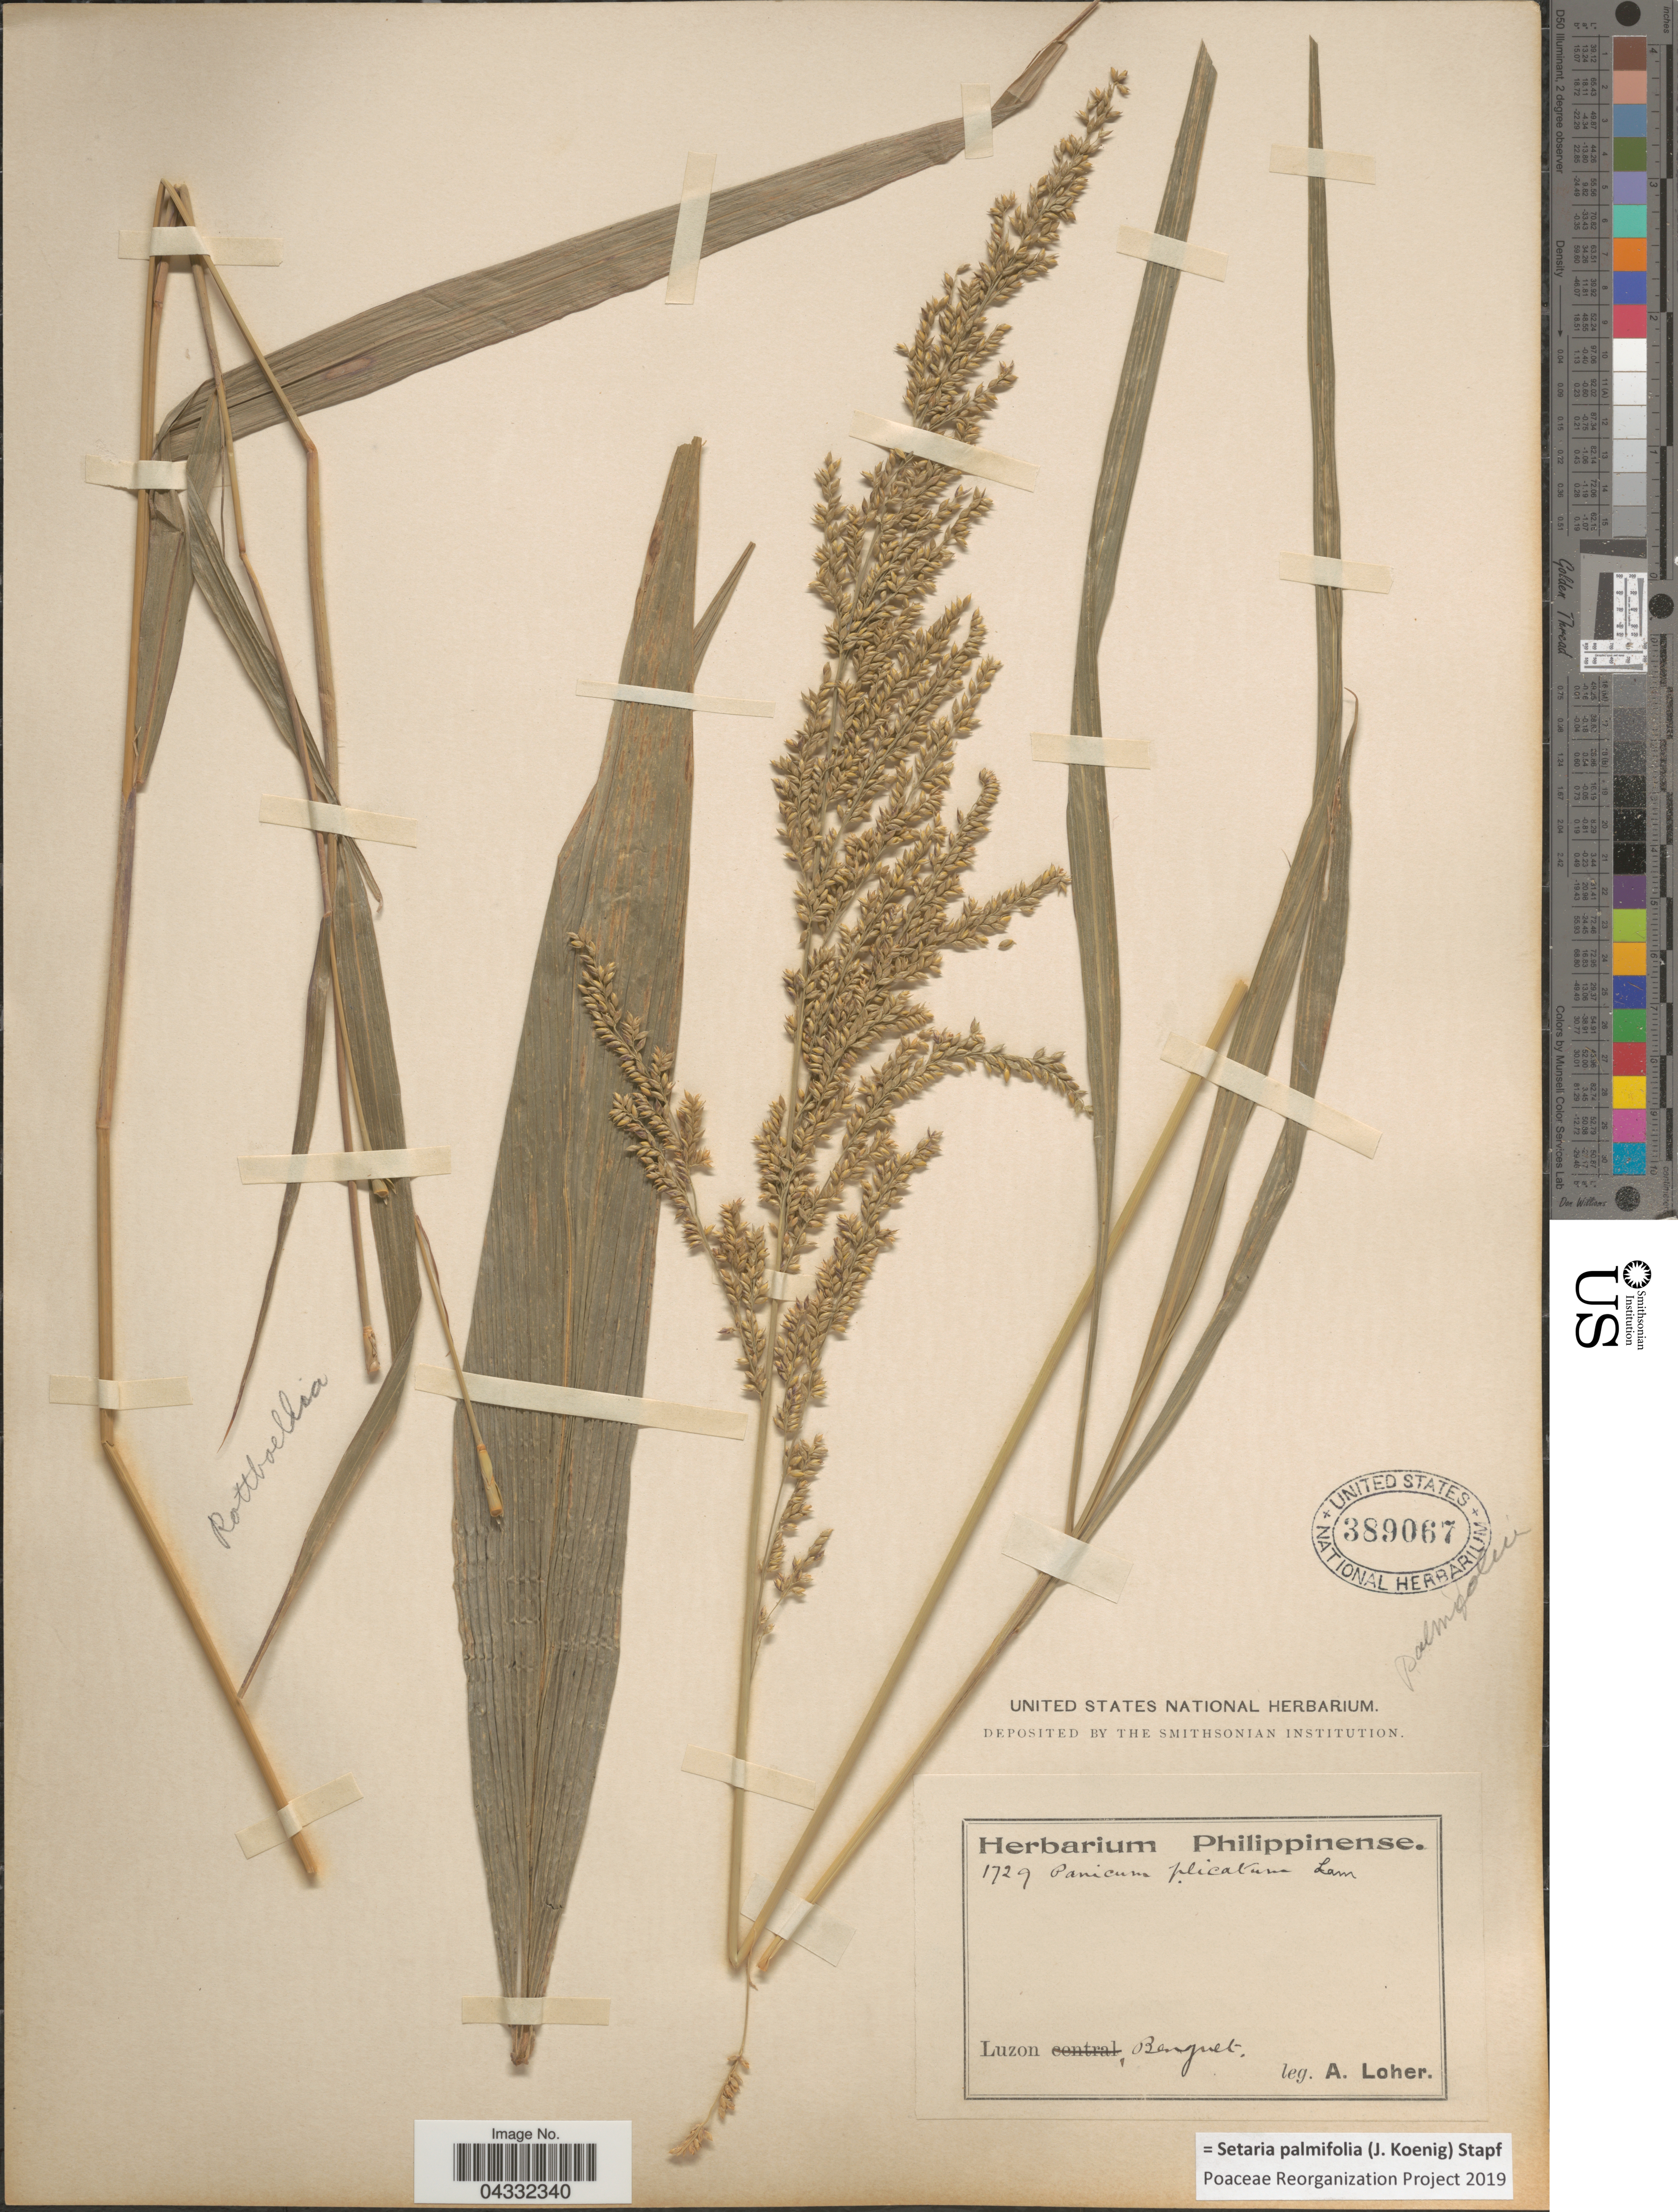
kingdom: Plantae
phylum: Tracheophyta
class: Liliopsida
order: Poales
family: Poaceae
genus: Setaria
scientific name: Setaria palmifolia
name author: (J. Koenig) Stapf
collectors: A. Loher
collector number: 1729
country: Philippines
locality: Luzon Benguet.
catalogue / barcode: US 389067